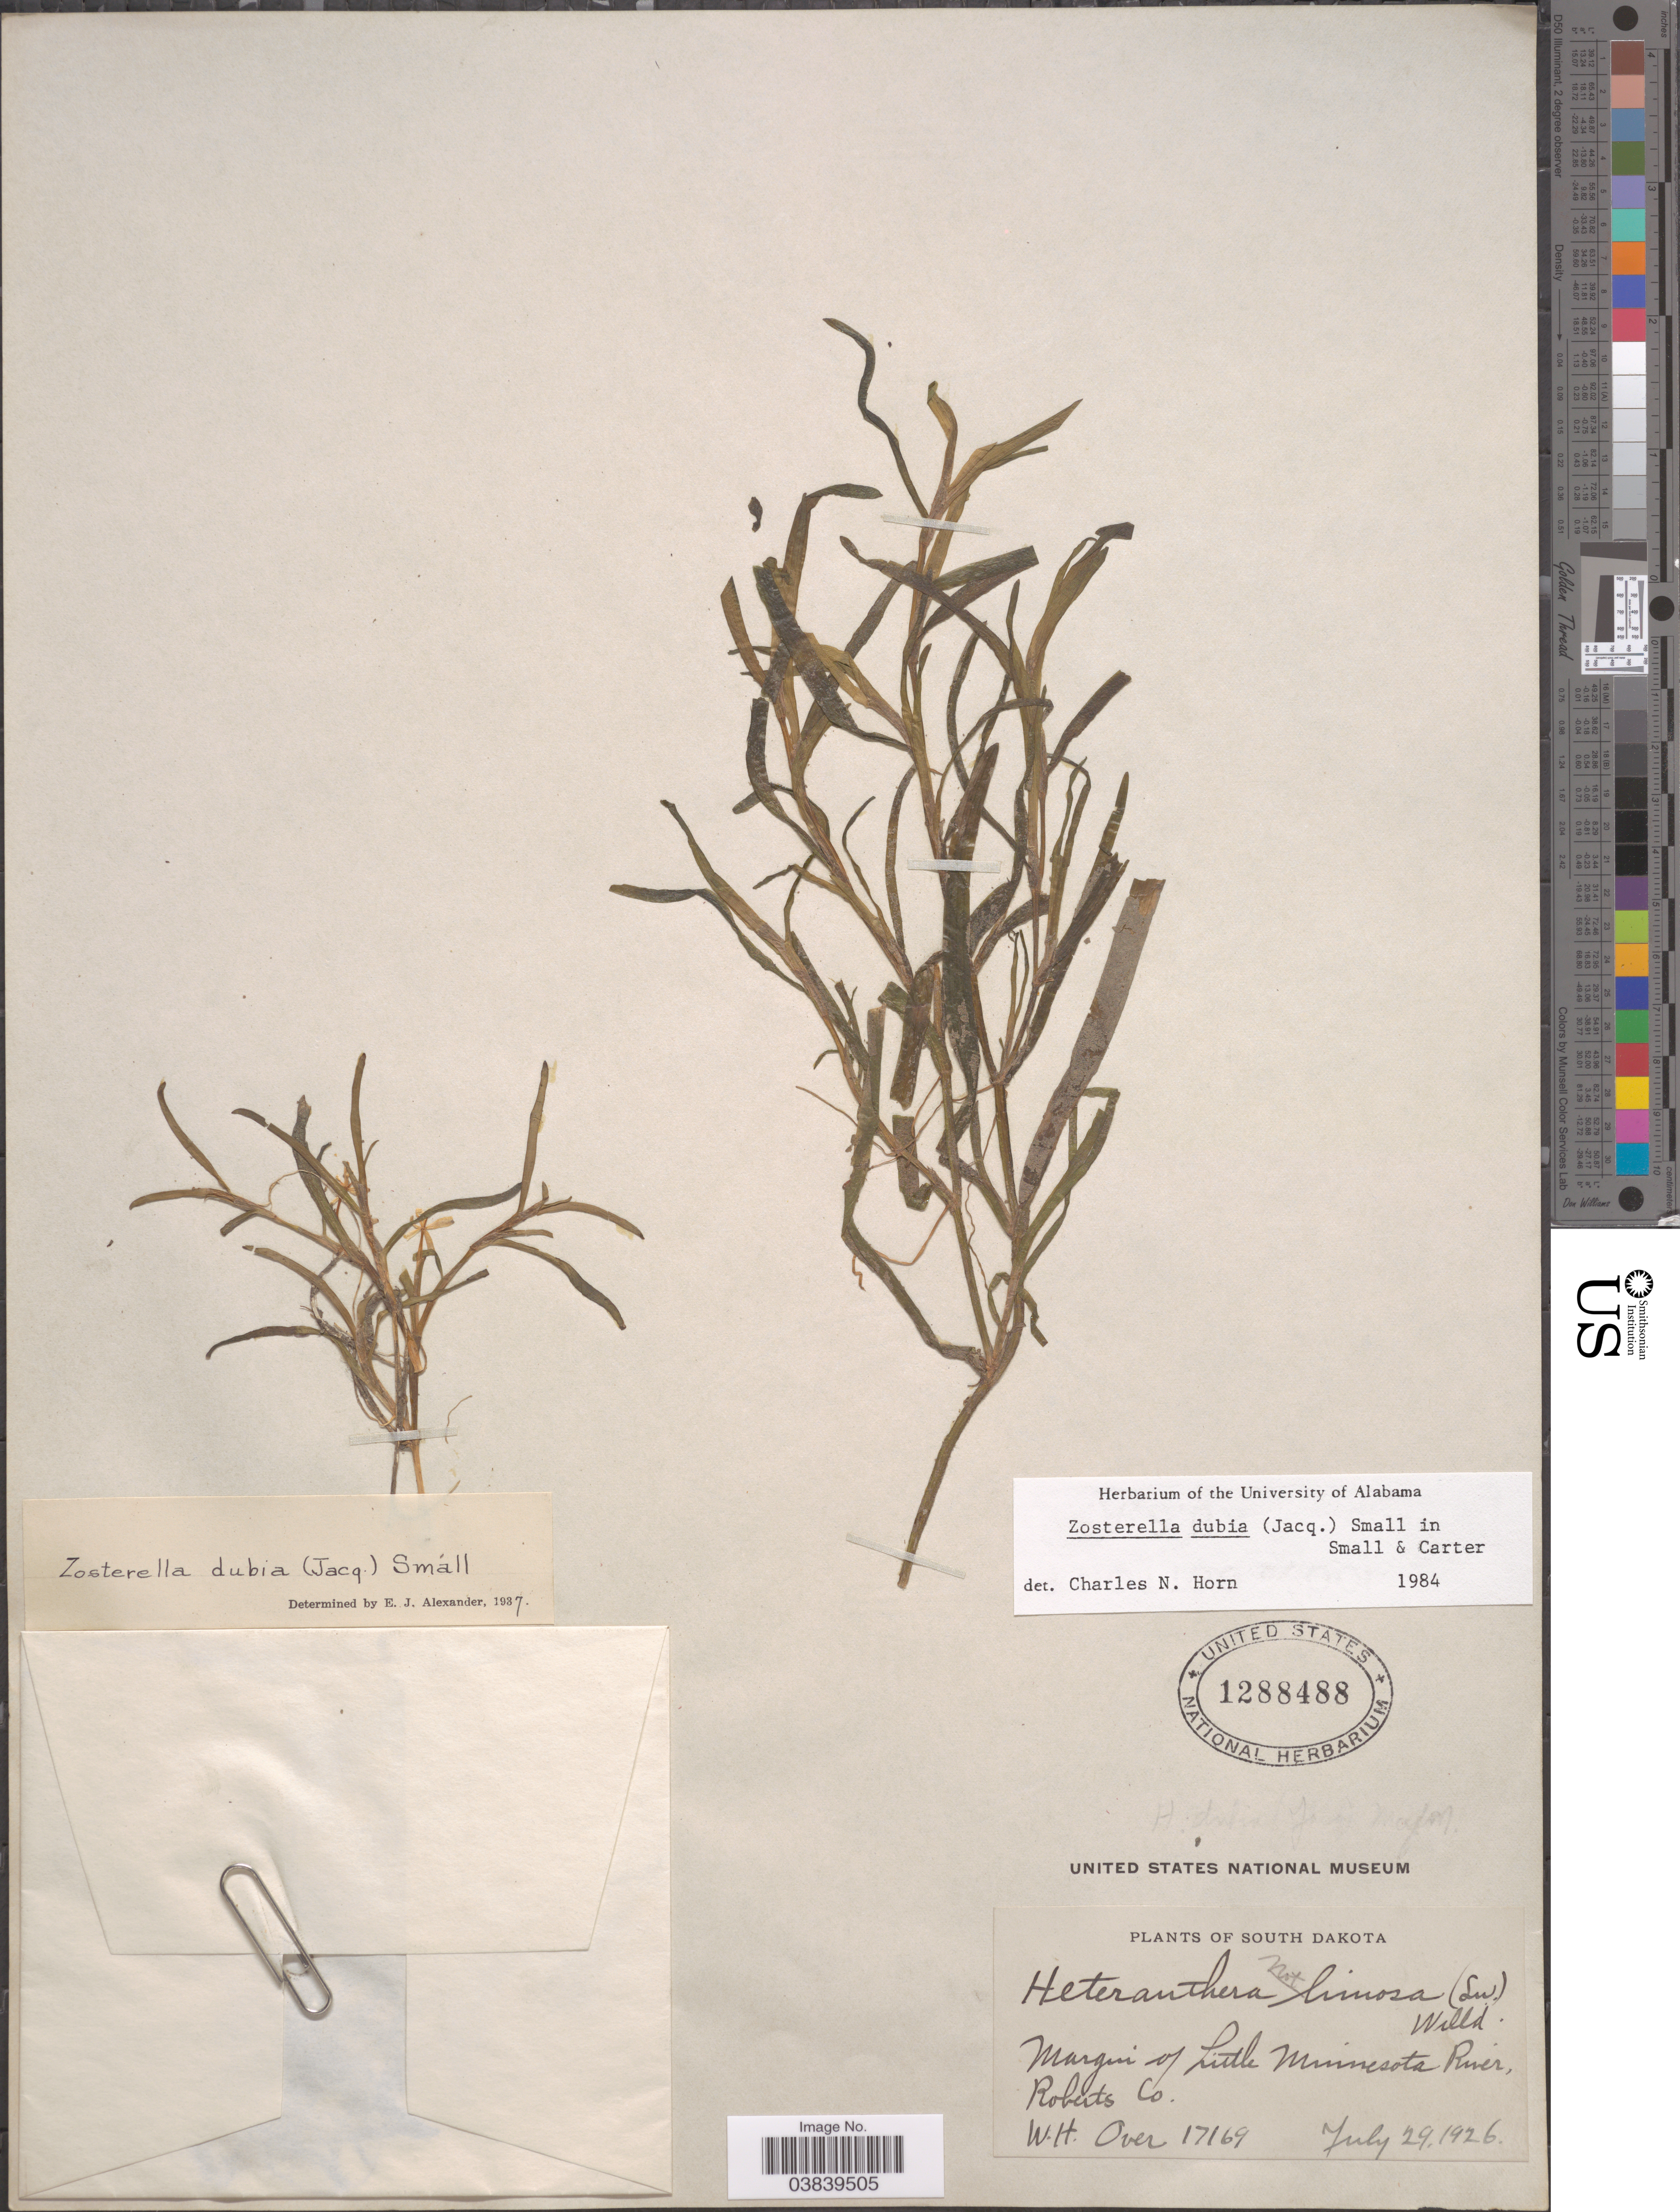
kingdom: Plantae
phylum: Tracheophyta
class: Liliopsida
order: Commelinales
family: Pontederiaceae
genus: Heteranthera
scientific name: Heteranthera dubia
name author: (Jacq.) MacMill.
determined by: Strong, Mark T., (BOT), Smithsonian Institution - National Museum of Natural History (UNITED STATES)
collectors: W. Over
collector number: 17169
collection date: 1926-07-29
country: United States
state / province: South Dakota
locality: Margin of Little Minnesota River, Roberts Co.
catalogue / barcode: US 1288488